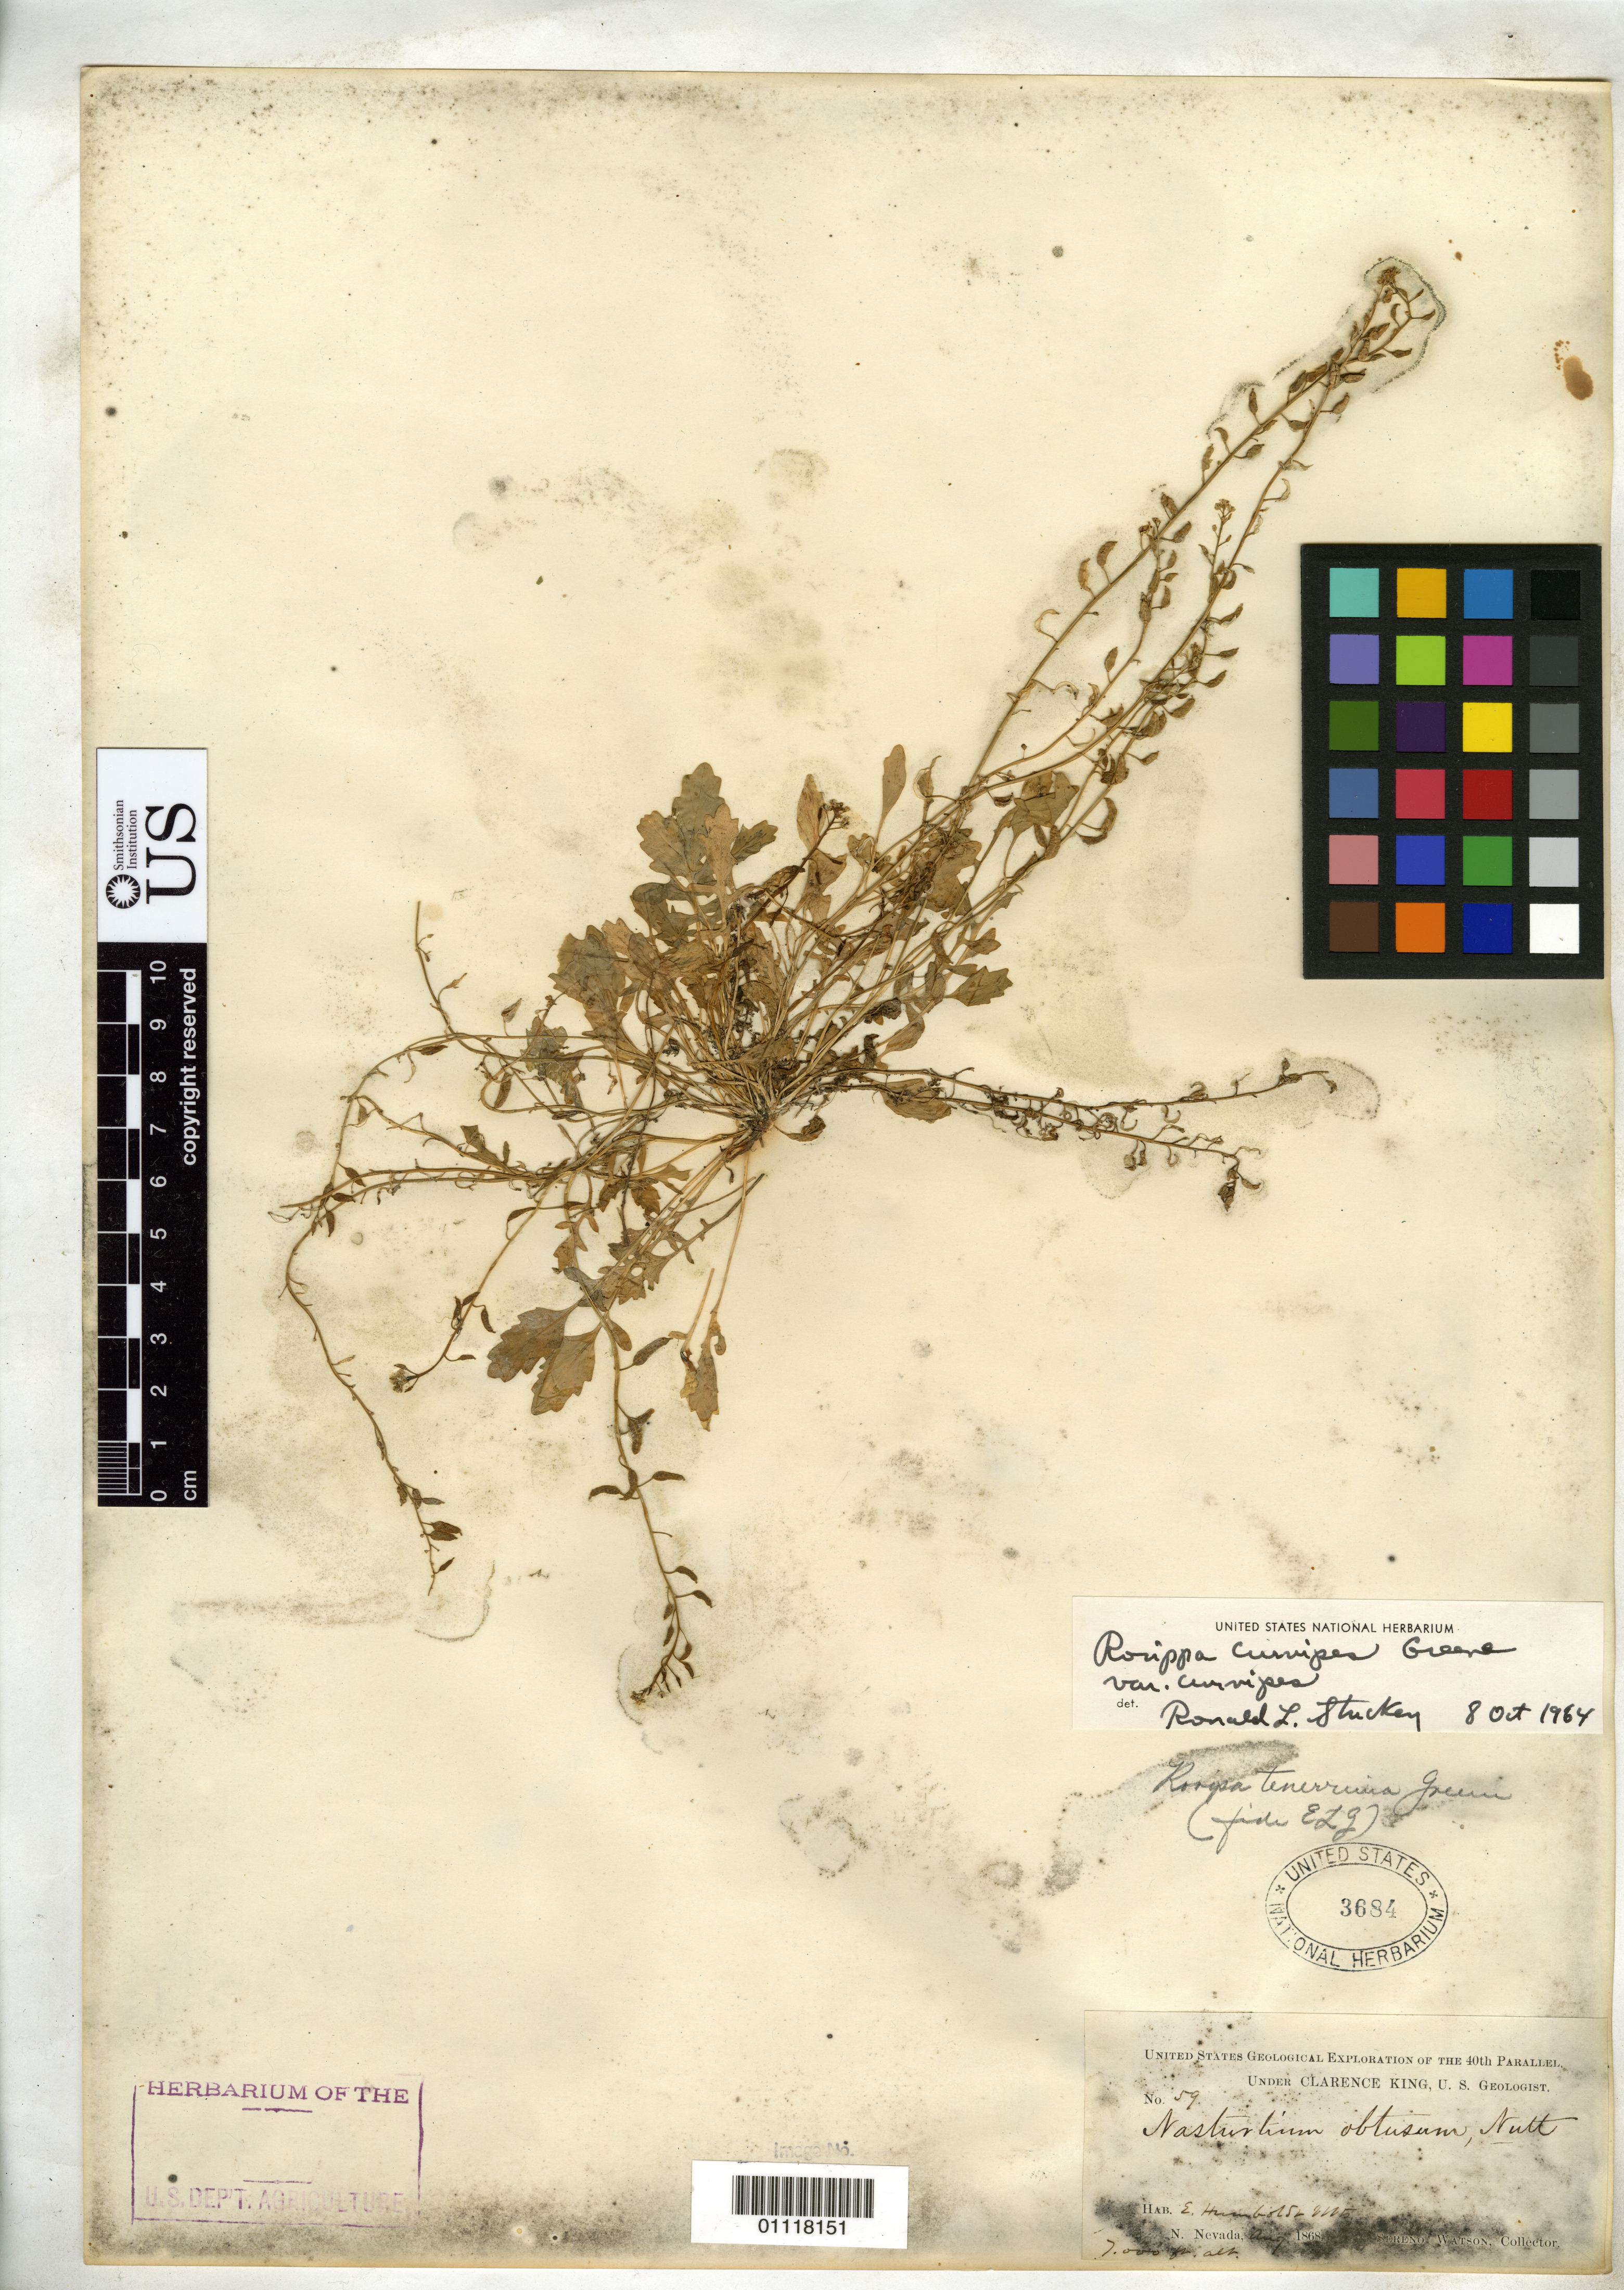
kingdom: Plantae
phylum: Tracheophyta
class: Magnoliopsida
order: Brassicales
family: Brassicaceae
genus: Rorippa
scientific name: Rorippa curvipes var. curvipes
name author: Greene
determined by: Stuckey, R. L.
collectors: S. Watson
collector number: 59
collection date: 1868-08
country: United States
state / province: Nevada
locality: N. Nevada, E. Humboldt Mts.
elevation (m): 2134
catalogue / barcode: US 3684